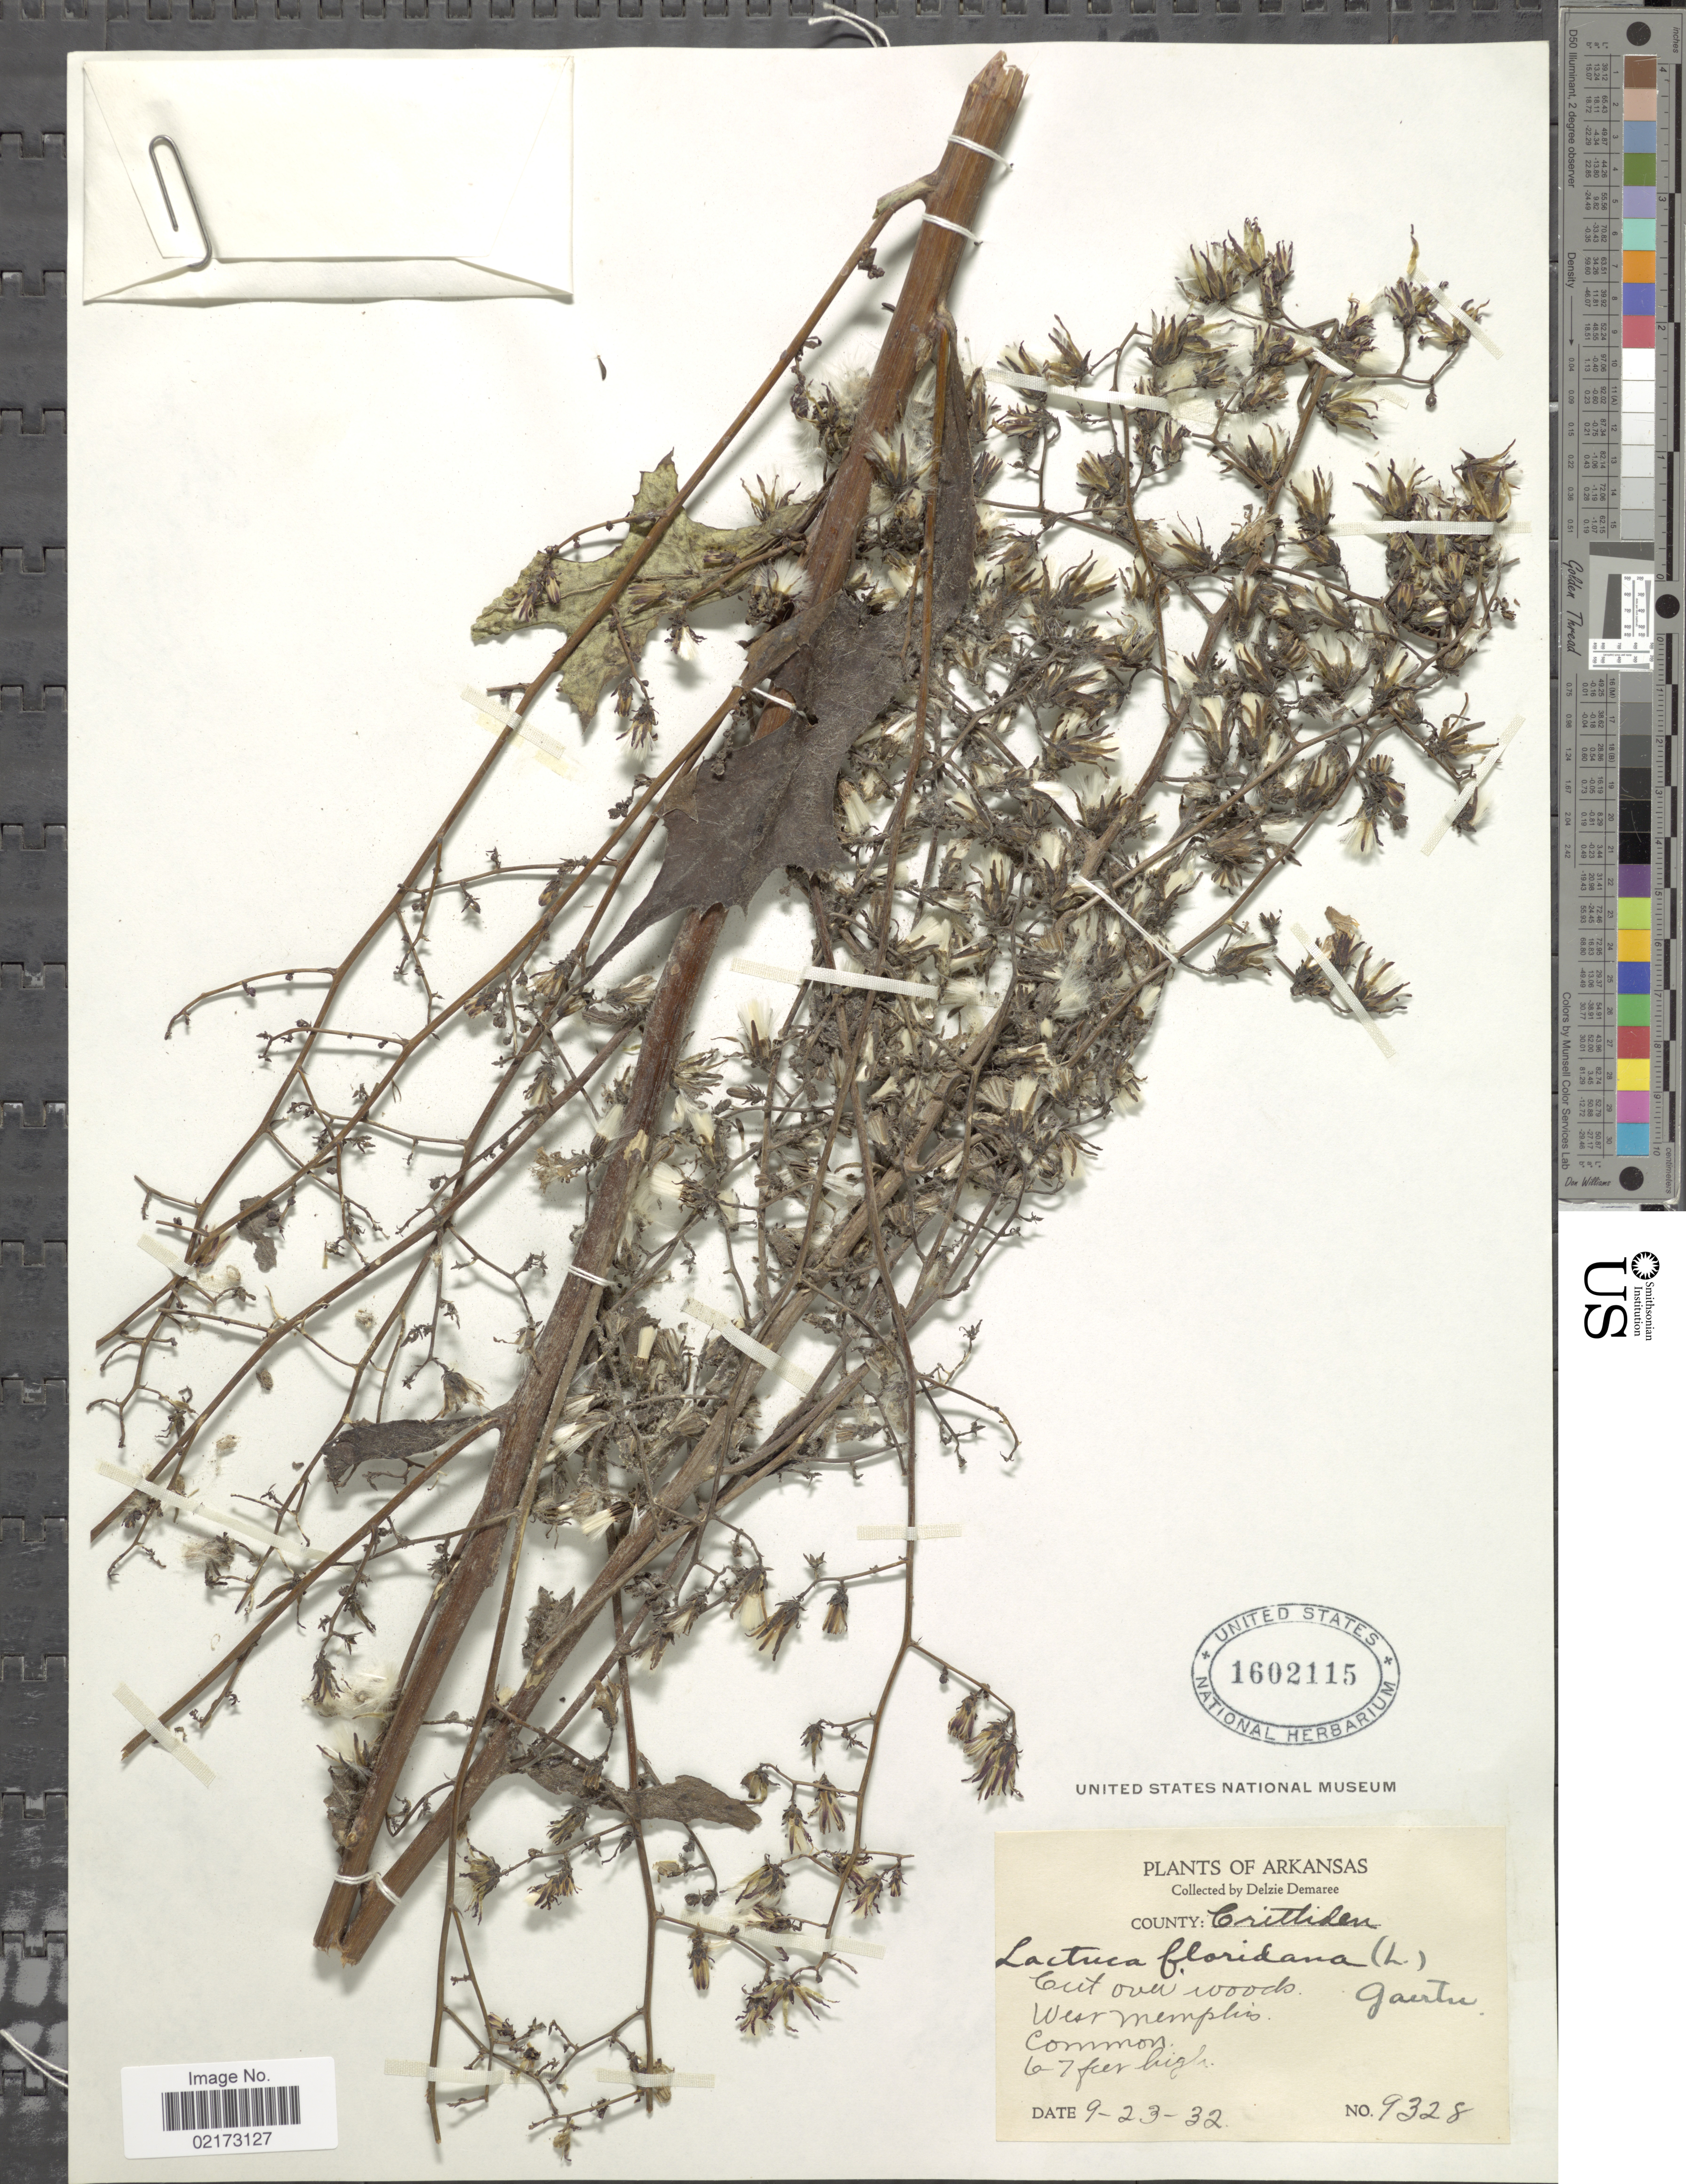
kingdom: Plantae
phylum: Tracheophyta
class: Magnoliopsida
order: Asterales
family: Asteraceae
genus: Lactuca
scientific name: Lactuca floridana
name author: (L.) Gaertn.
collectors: D. Demaree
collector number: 9328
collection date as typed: Transcribed d/m/y: 23/9/32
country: United States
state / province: Arkansas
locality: County Crittiden, West Memphis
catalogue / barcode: US 1602115